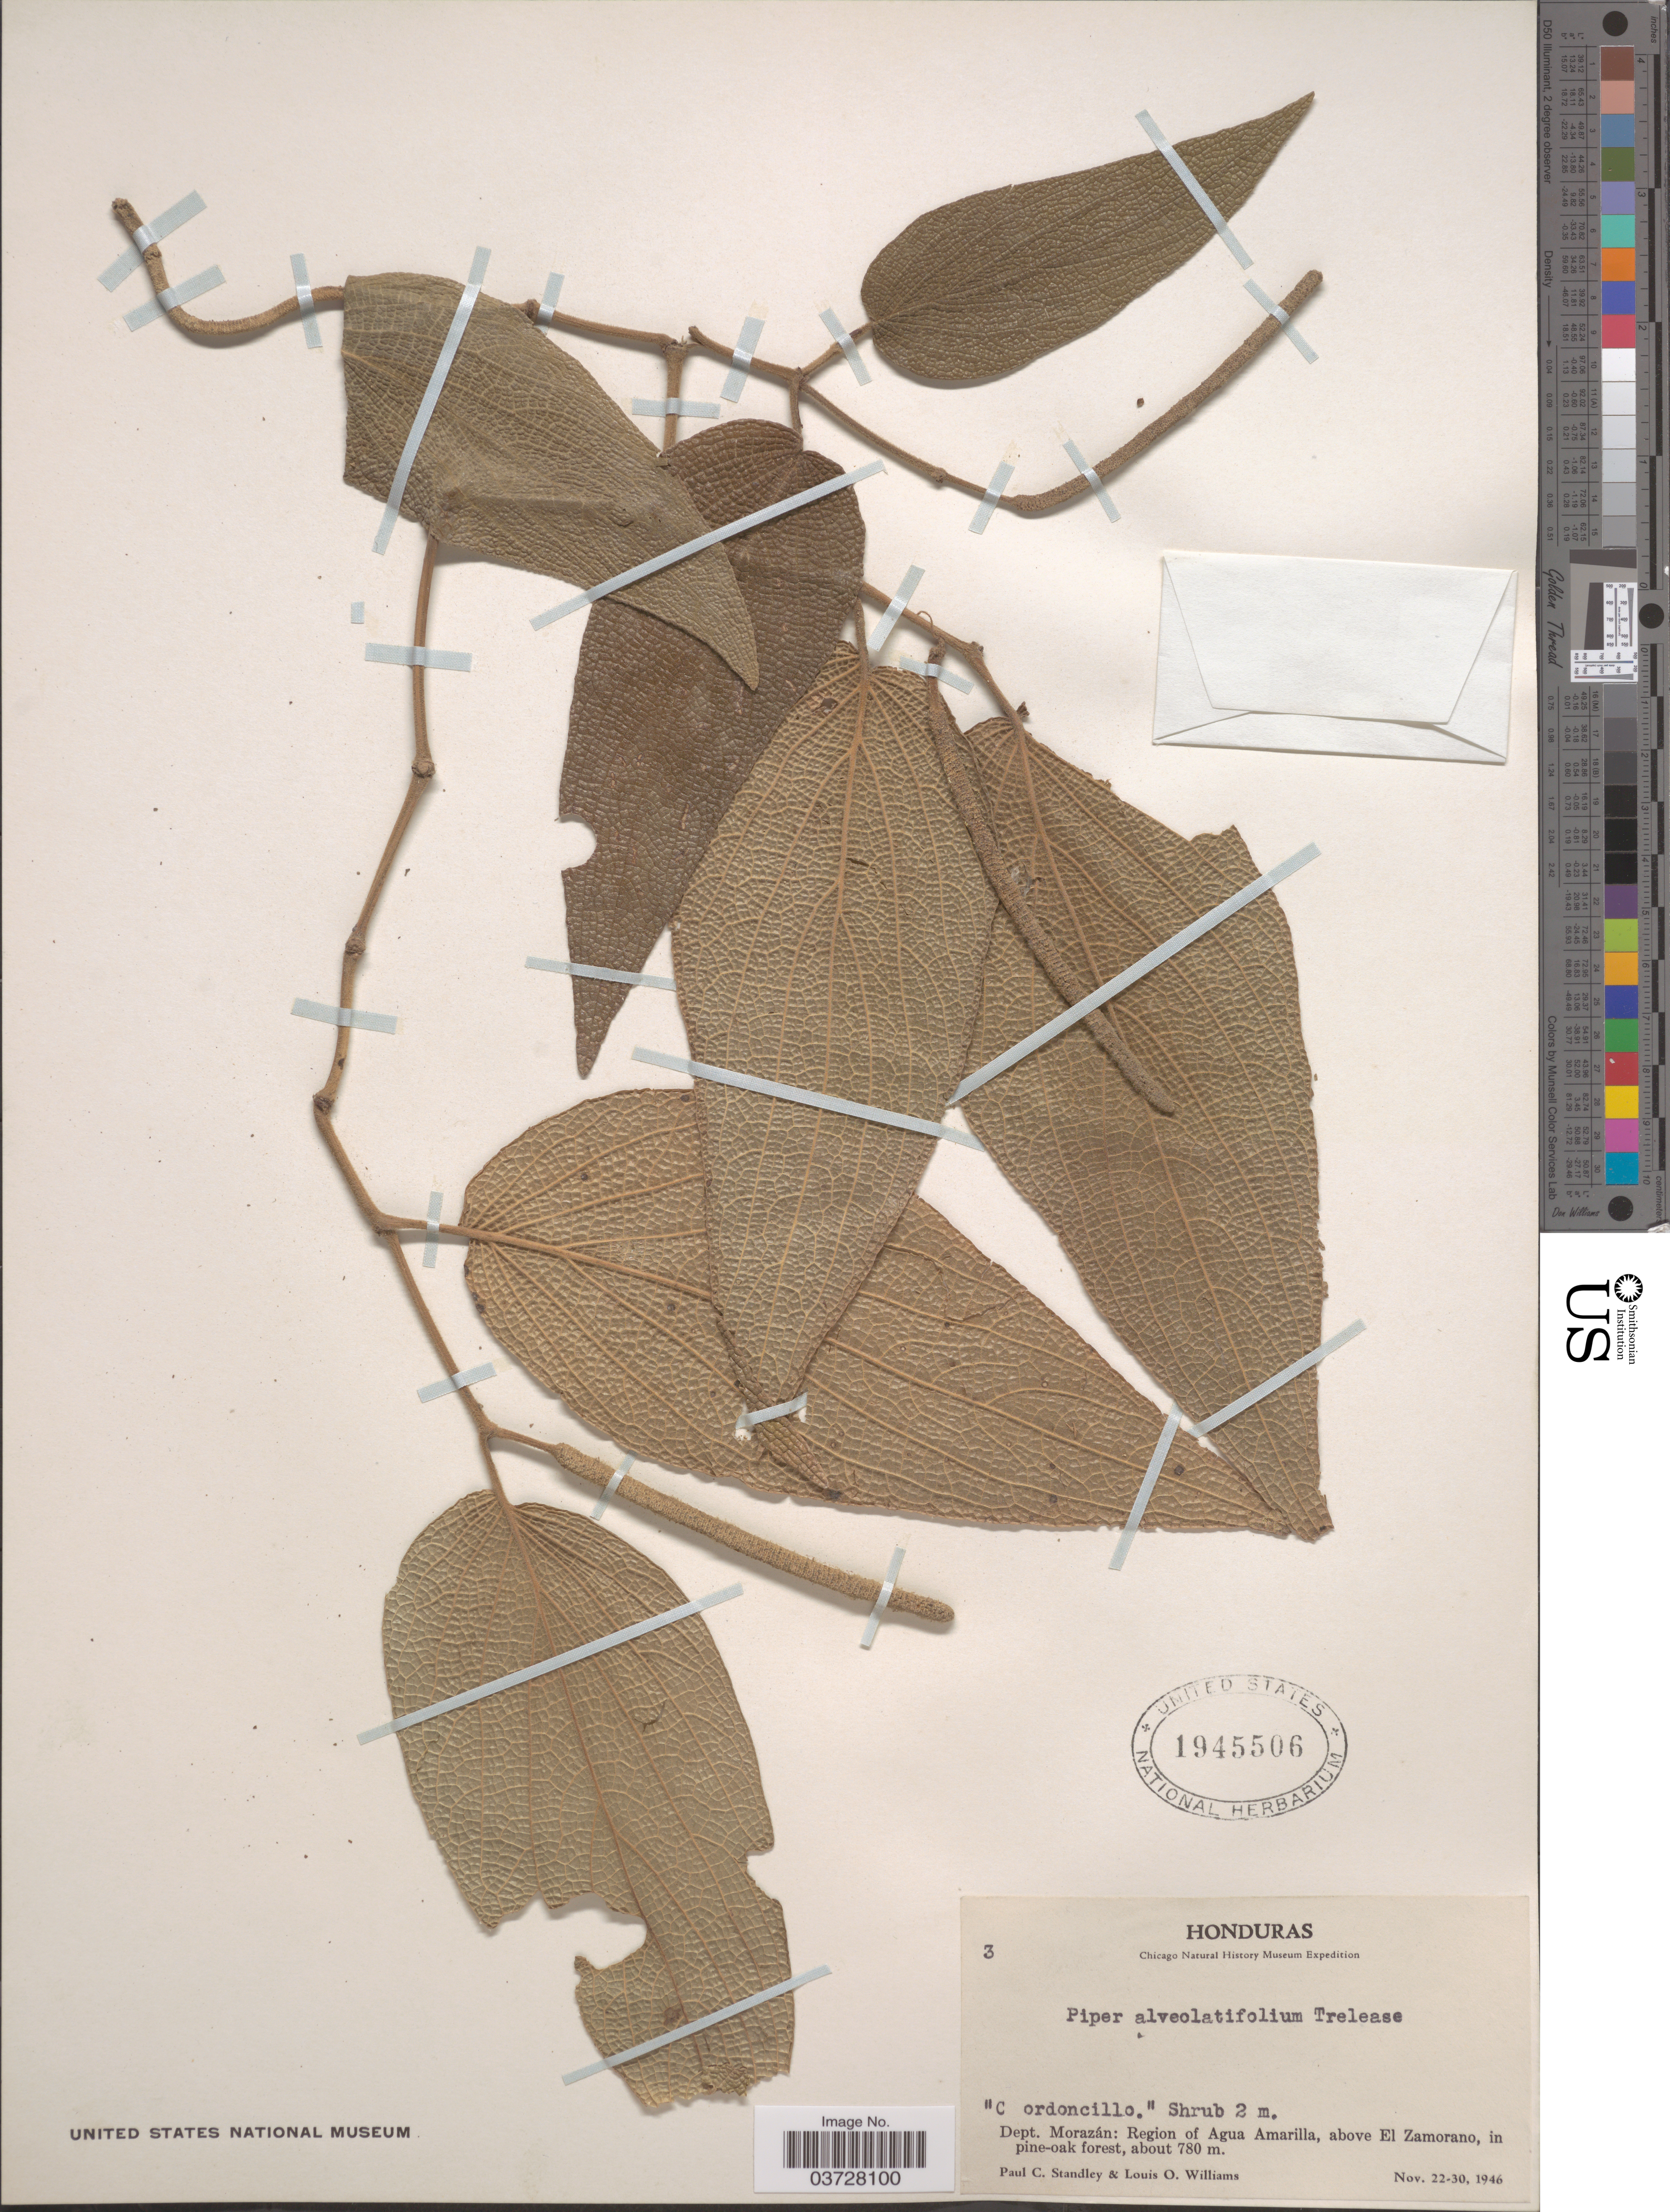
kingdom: Plantae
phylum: Tracheophyta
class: Magnoliopsida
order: Piperales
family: Piperaceae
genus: Piper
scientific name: Piper alveolatifolium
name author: Trel.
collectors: P. C. Standley & L. O. Williams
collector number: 3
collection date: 1946-11-22/1946-11-30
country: Honduras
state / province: Fco. Morazán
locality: Dept. Morazán: Region of Agua Amarilla, above El Zamorano, in pine-oak forest.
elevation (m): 780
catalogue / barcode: US 1945506